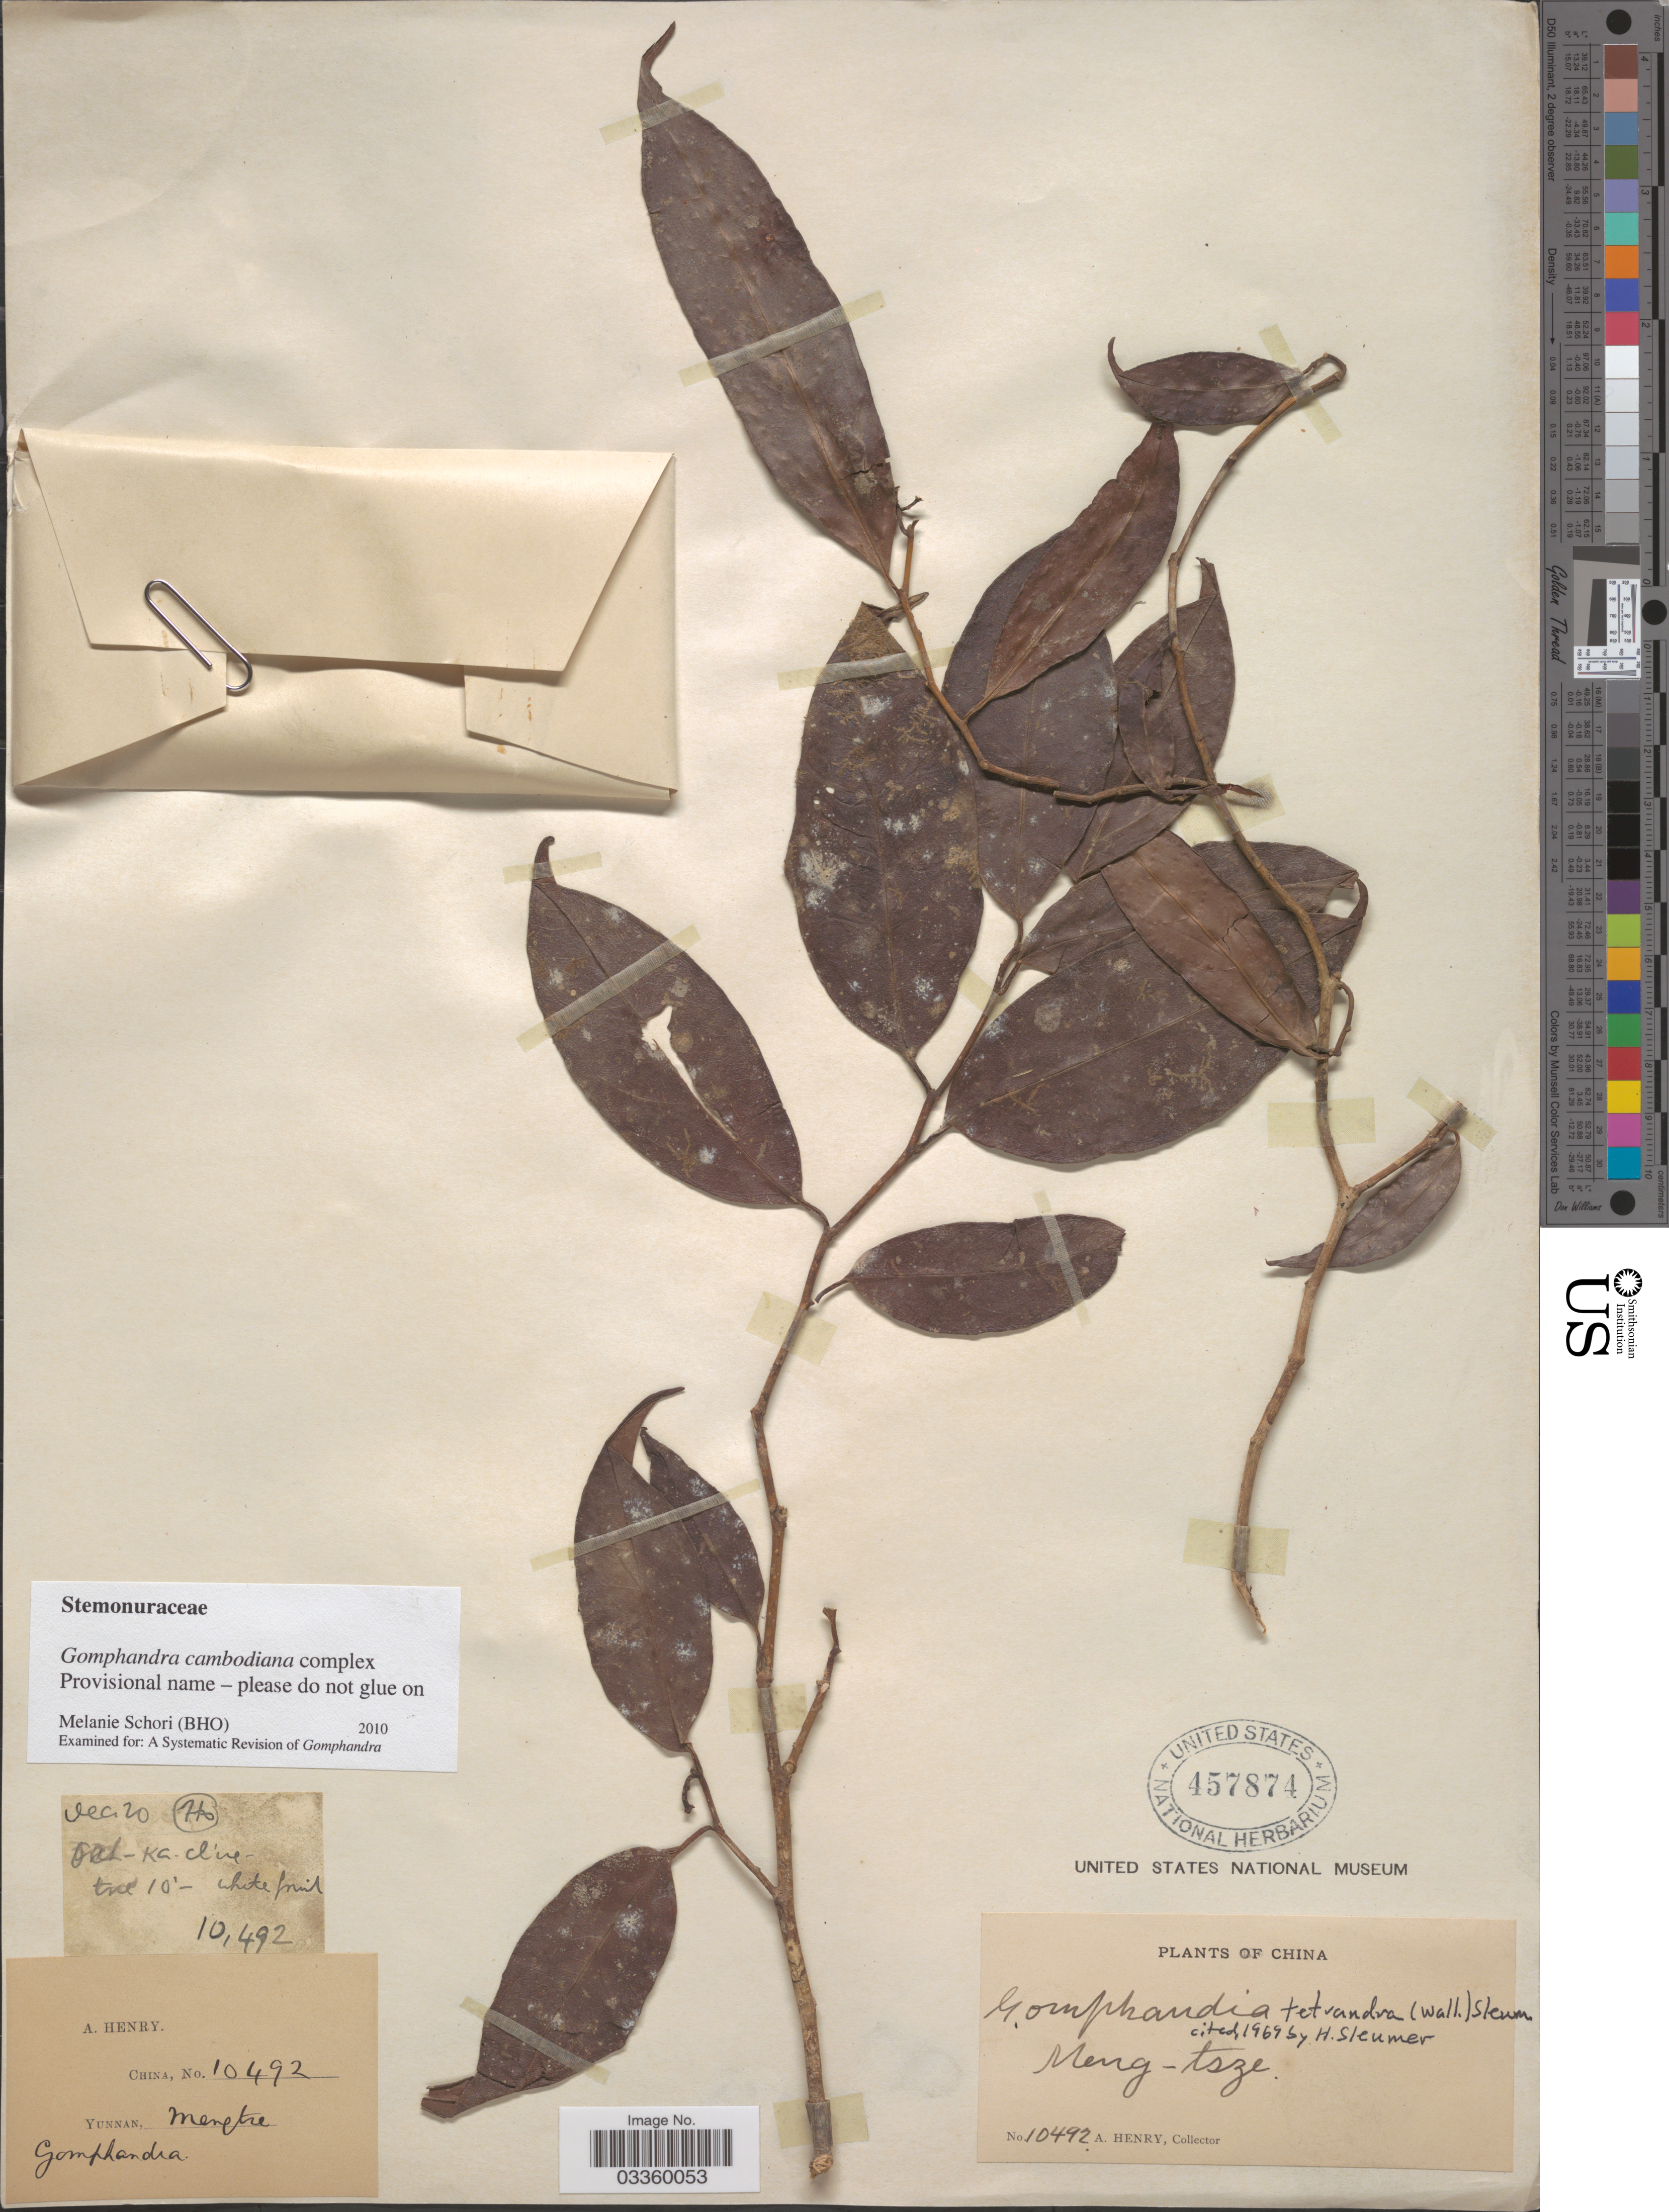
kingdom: Plantae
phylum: Tracheophyta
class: Magnoliopsida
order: Cardiopteridales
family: Stemonuraceae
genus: Gomphandra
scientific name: Gomphandra cambodiana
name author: Pierre ex Gagnep.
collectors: A. Henry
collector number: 10492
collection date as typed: Transcribed d/m/y: /12/20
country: China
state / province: Yunnan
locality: Meng-tsze.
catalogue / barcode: US 457874